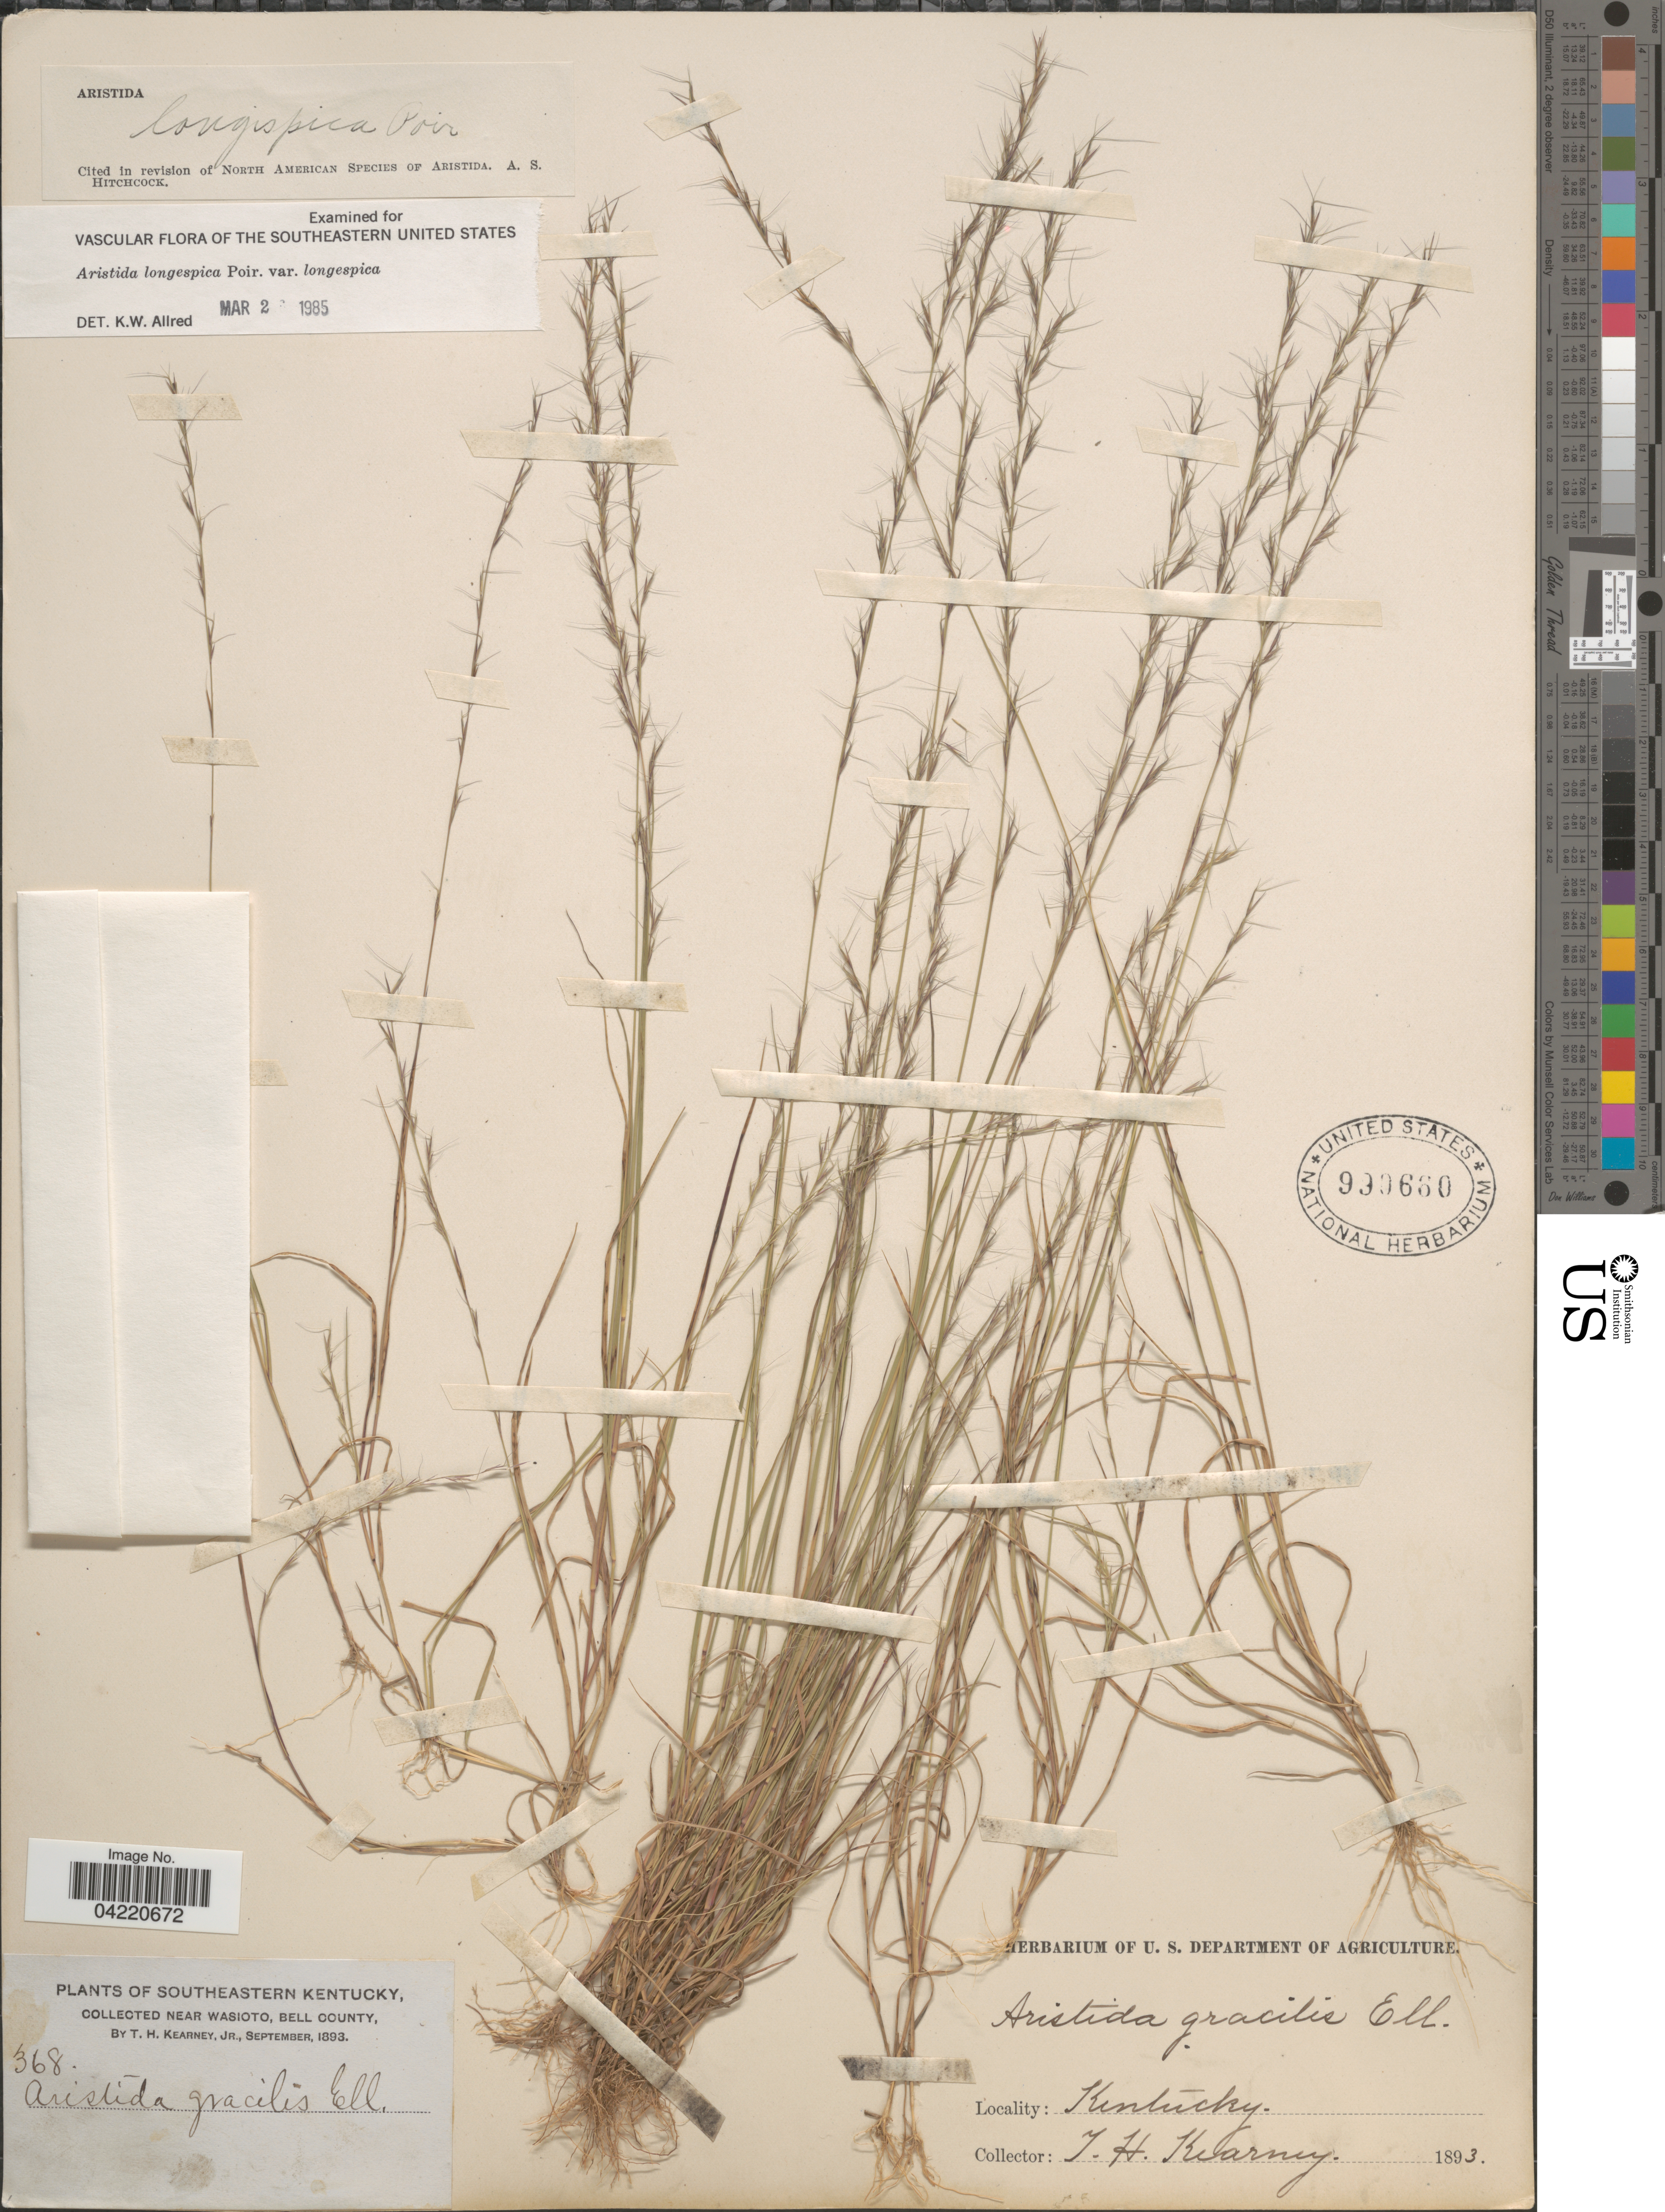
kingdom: Plantae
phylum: Tracheophyta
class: Liliopsida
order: Poales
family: Poaceae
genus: Aristida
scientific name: Aristida longespica var. longespica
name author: Poir.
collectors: T. H. Kearney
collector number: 368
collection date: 1893-09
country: United States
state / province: Kentucky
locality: Southeastern Kentucky, near Wasioto, Bell County.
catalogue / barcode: US 990660